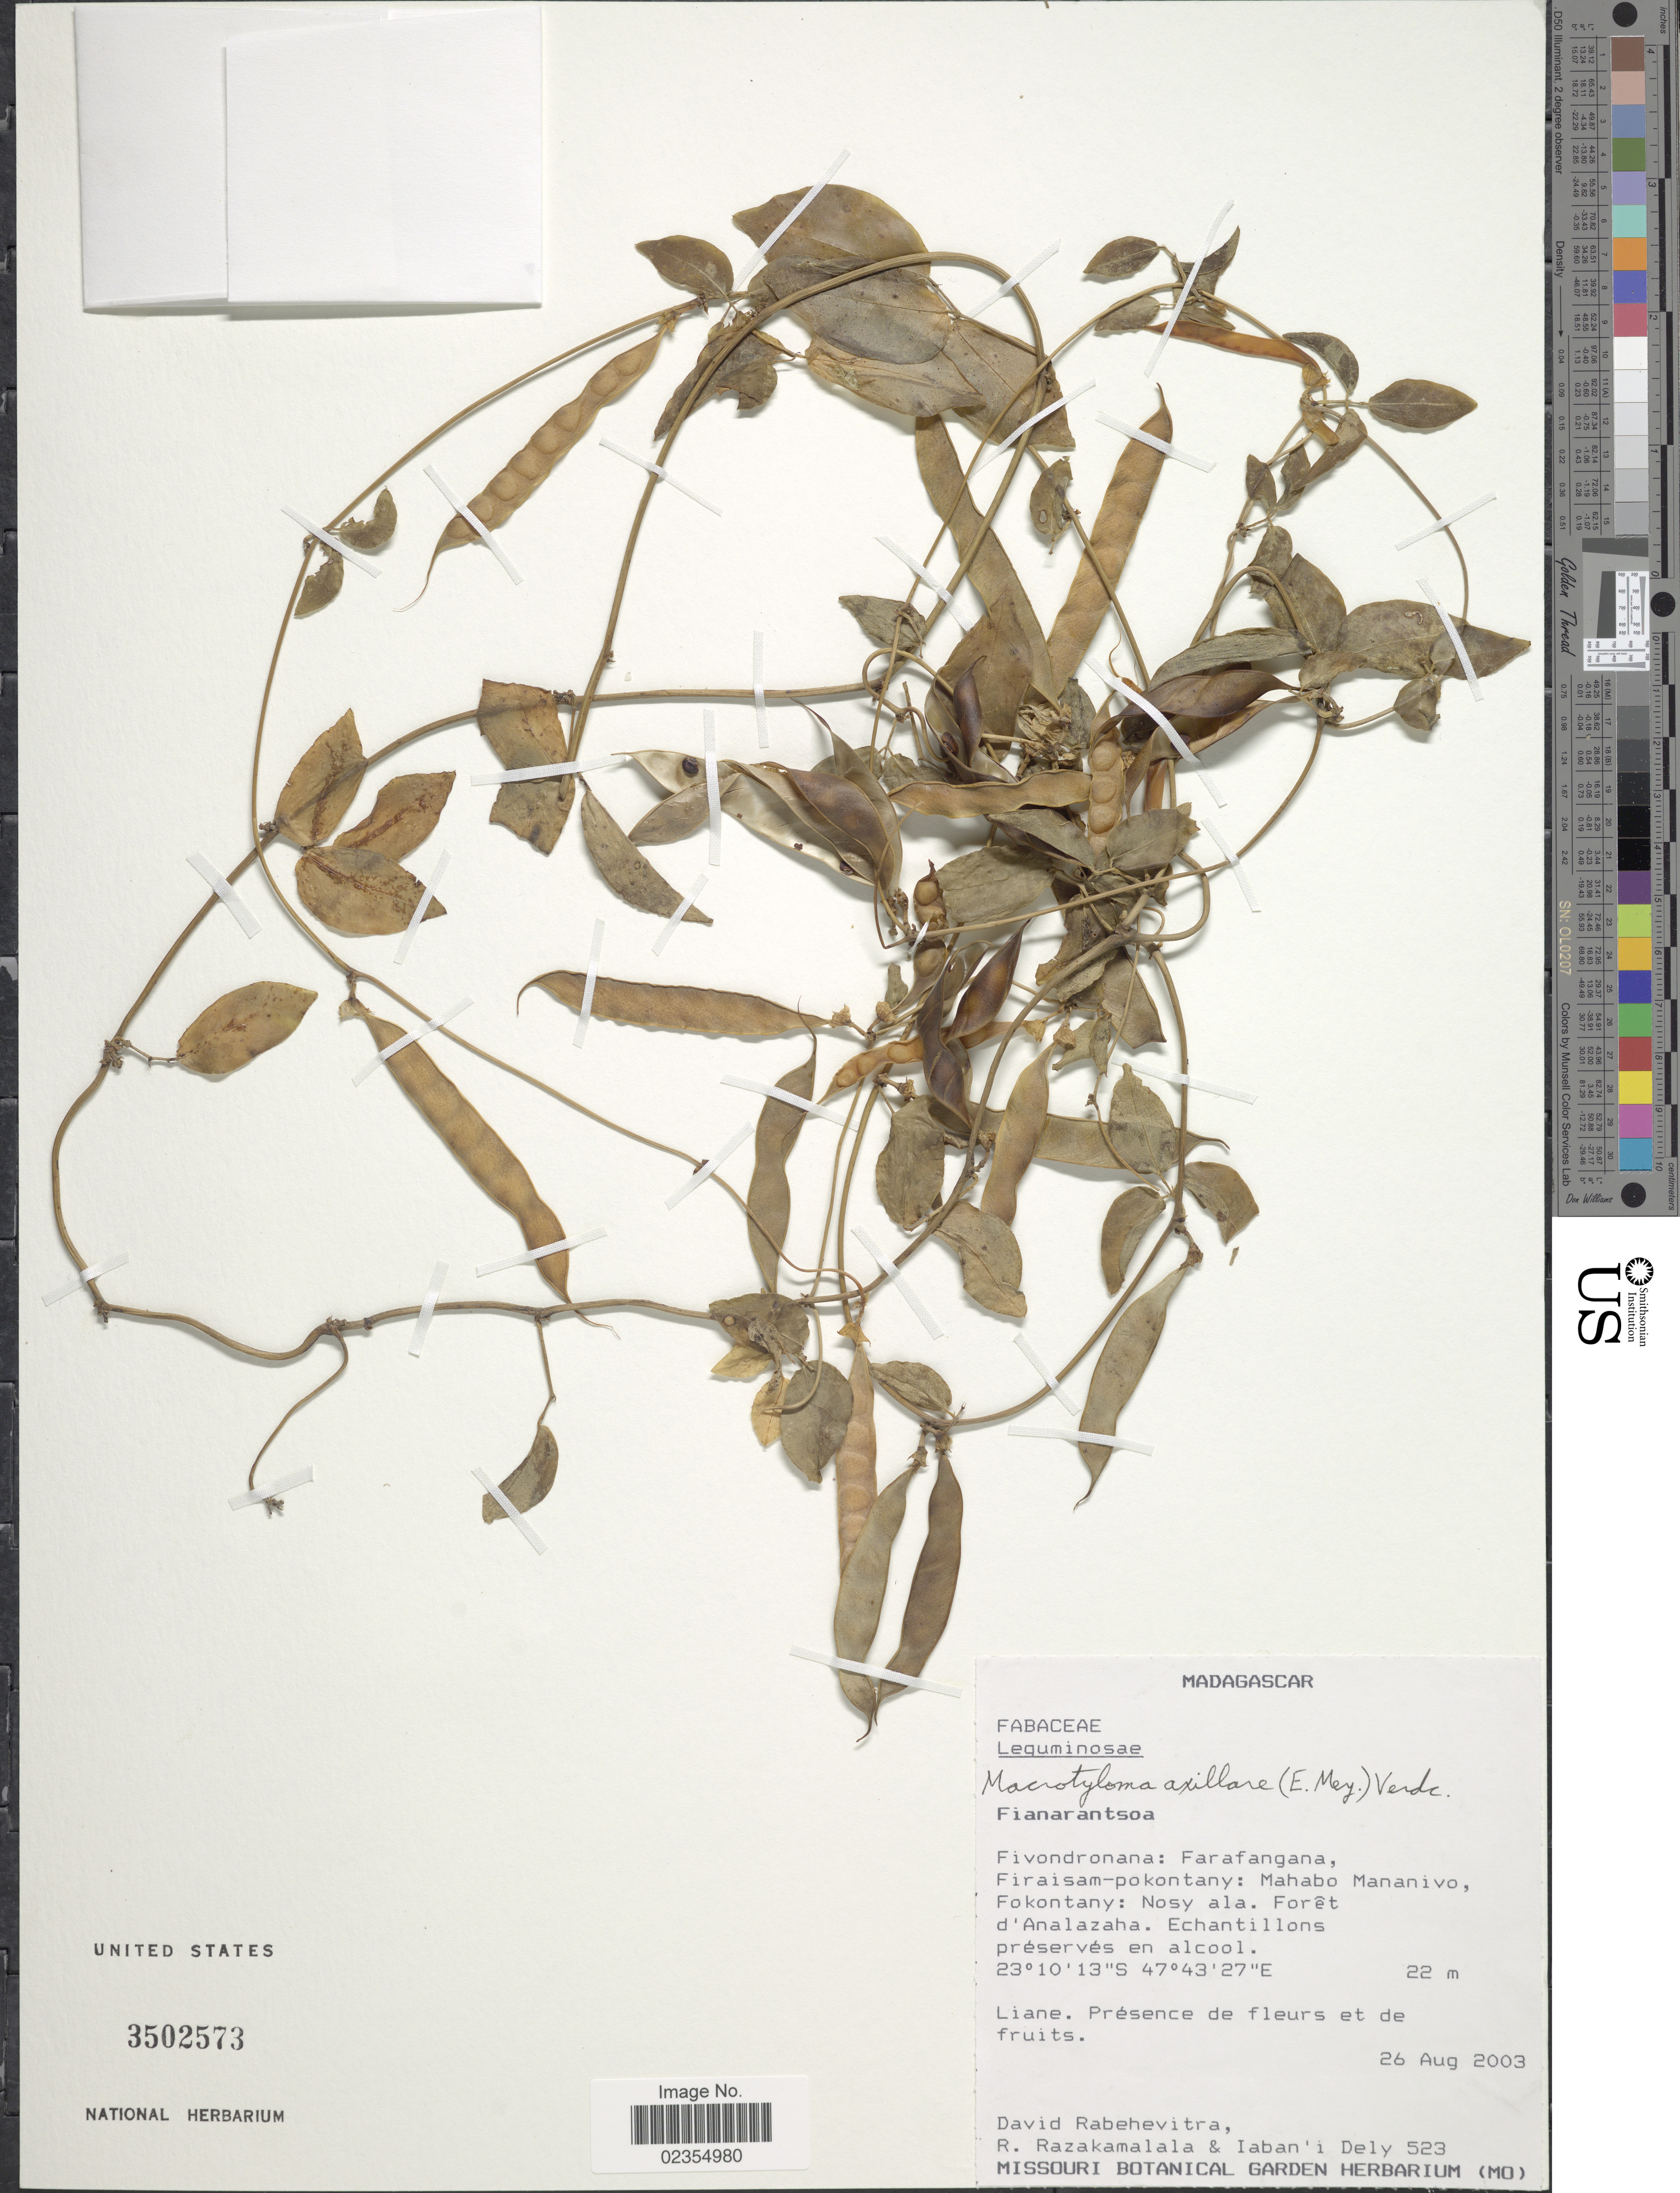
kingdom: Plantae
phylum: Tracheophyta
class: Magnoliopsida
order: Fabales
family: Fabaceae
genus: Macrotyloma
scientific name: Macrotyloma axillare var. axillare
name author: (E. Mey.) Verdc.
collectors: D. Rabehevitra, R. Razakamalala & I. Dely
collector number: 523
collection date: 2003-08-26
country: Madagascar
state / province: Atsimo-Atsinanana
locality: Fivondronana: Farafangana, Firaisam-pokontany: Mahabo Mananivo, Fokontany: Nosy ala. Forêt d'Analazaha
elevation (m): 22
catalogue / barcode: US 3502573